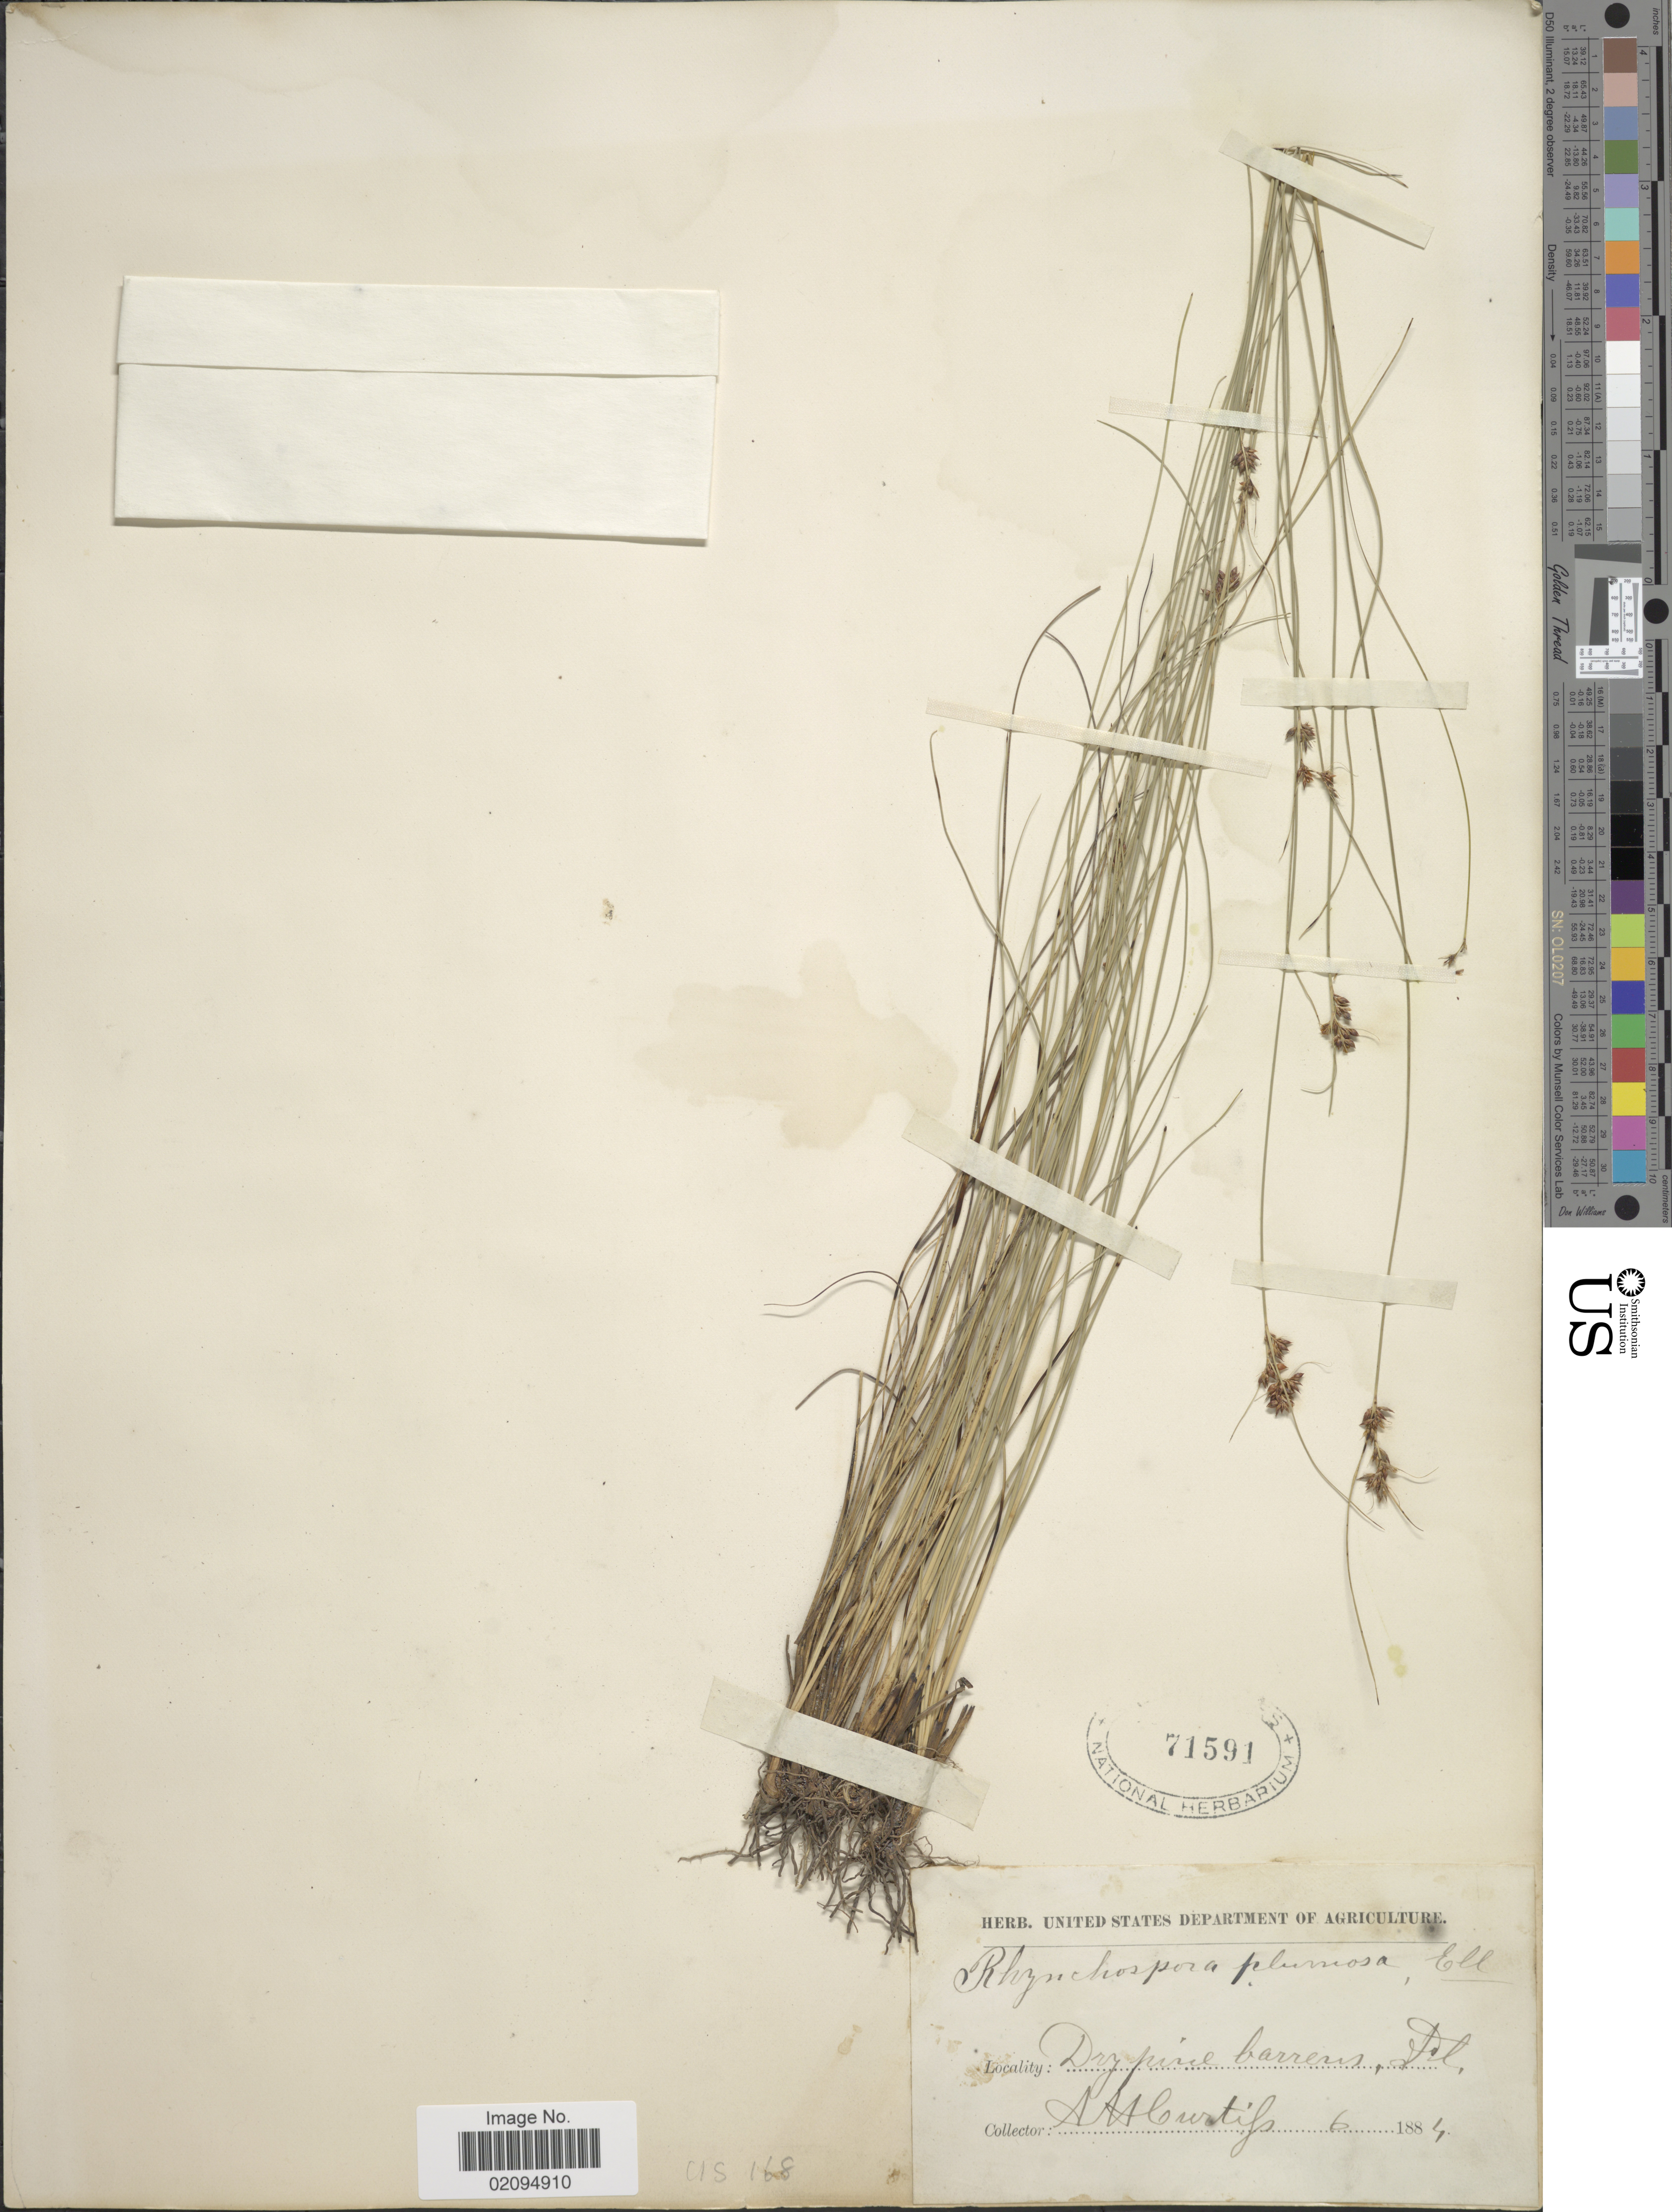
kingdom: Plantae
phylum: Tracheophyta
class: Liliopsida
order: Poales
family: Cyperaceae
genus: Rhynchospora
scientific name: Rhynchospora plumosa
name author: Elliott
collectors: A. H. Curtiss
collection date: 1884-06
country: United States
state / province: Florida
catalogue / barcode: US 71591